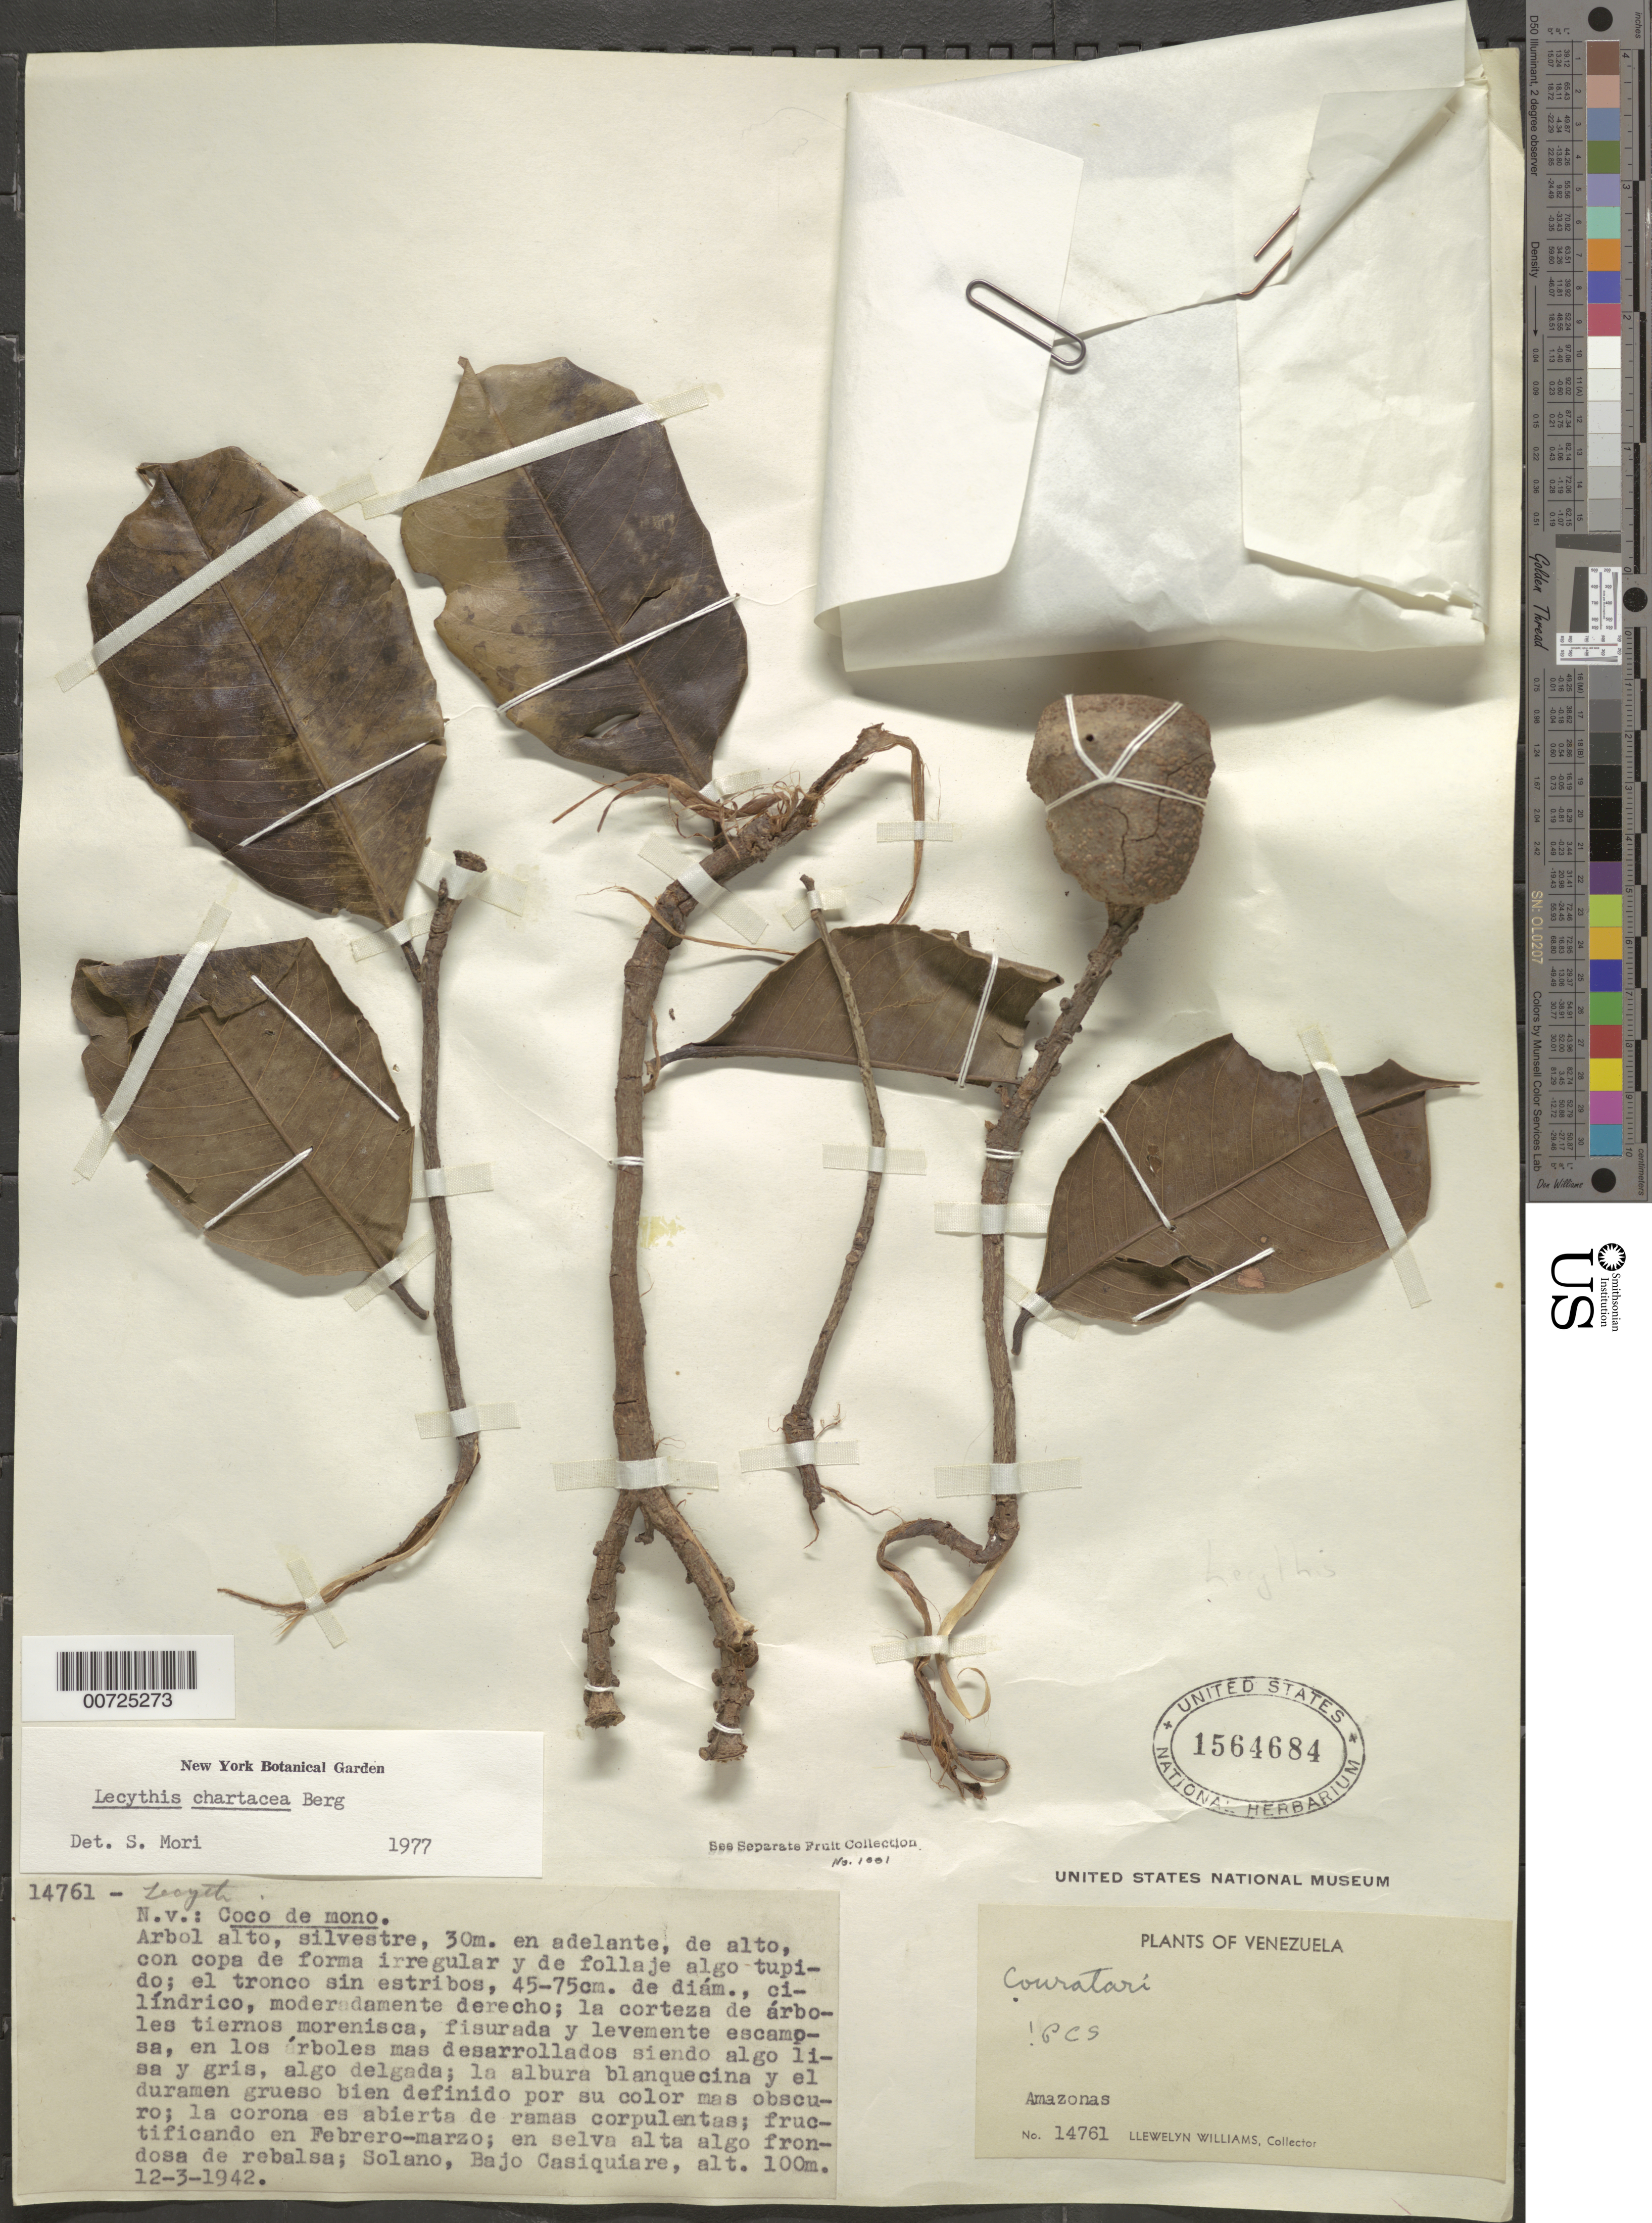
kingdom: Plantae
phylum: Tracheophyta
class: Magnoliopsida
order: Ericales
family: Lecythidaceae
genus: Lecythis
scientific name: Lecythis chartacea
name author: O. Berg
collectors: Ll. Williams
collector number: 14761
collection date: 1942-03-12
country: Venezuela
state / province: Amazonas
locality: En selva alta algo frondosa de rebalsa; Solano, Bajo Casiquiare.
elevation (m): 100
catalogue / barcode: US 1564684